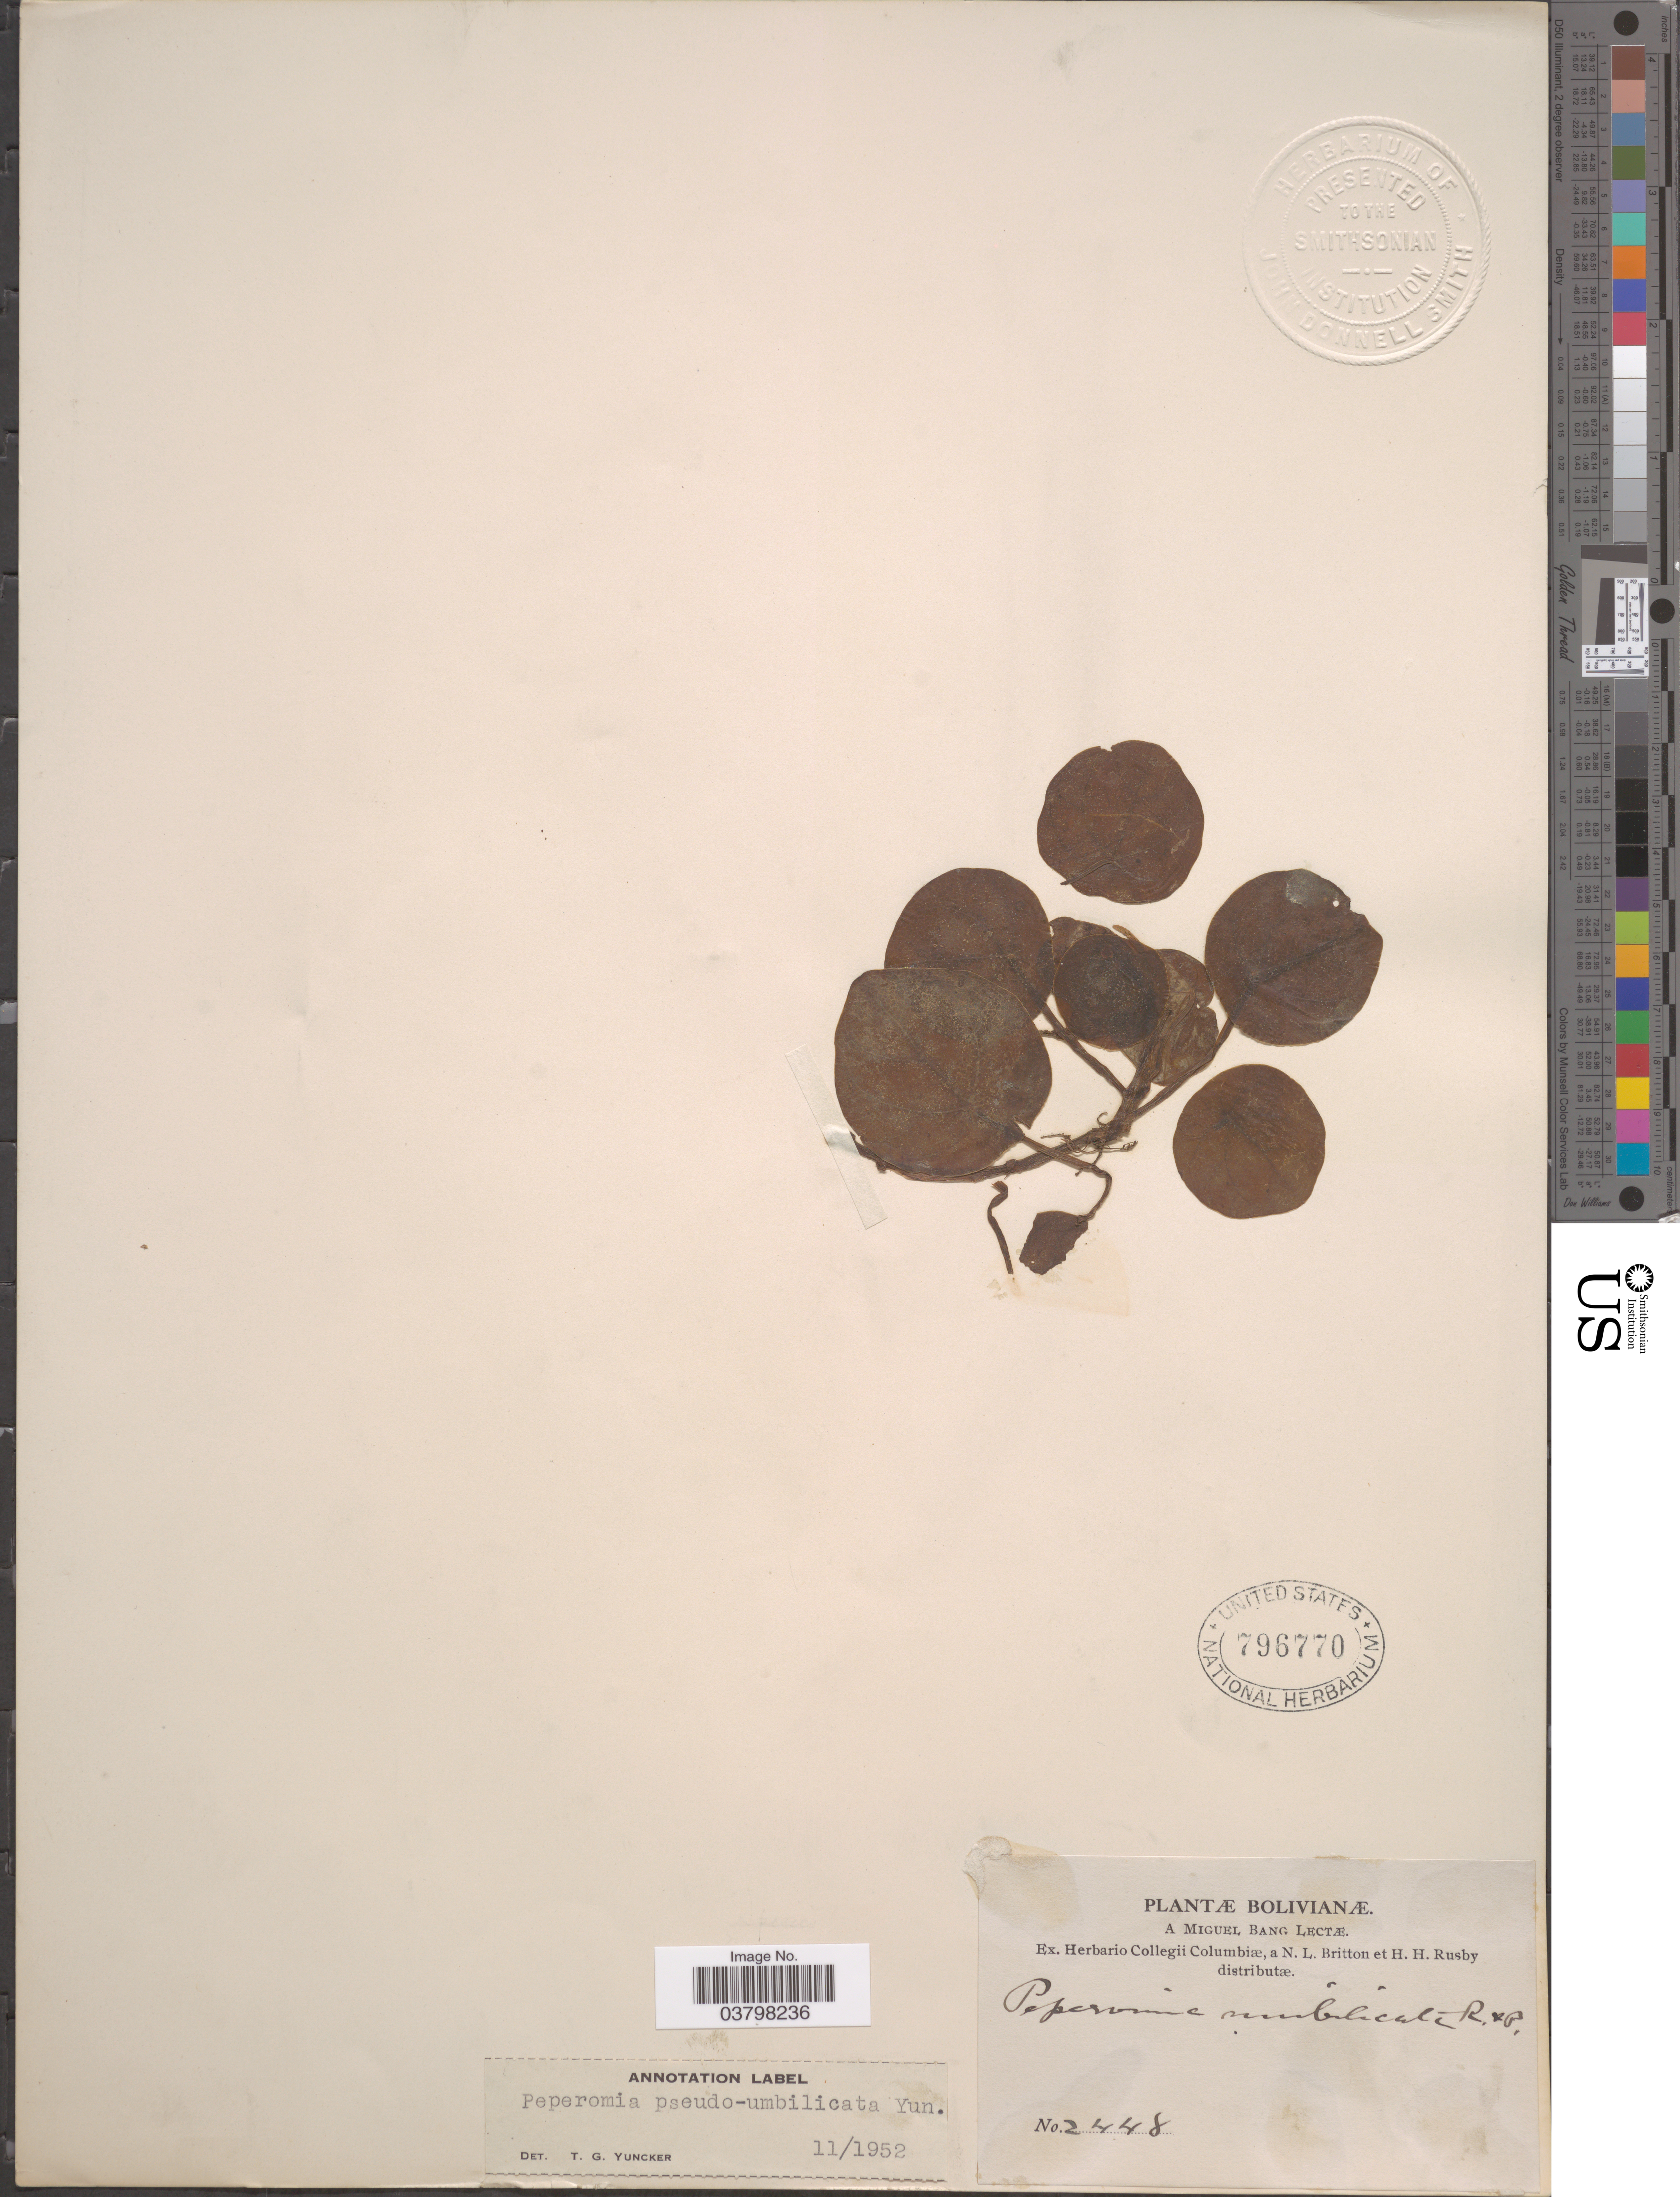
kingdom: Plantae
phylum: Tracheophyta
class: Magnoliopsida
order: Piperales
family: Piperaceae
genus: Peperomia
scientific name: Peperomia pseudoumbilicata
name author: Yunck.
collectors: M. Bang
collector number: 2448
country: Bolivia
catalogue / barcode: US 796770